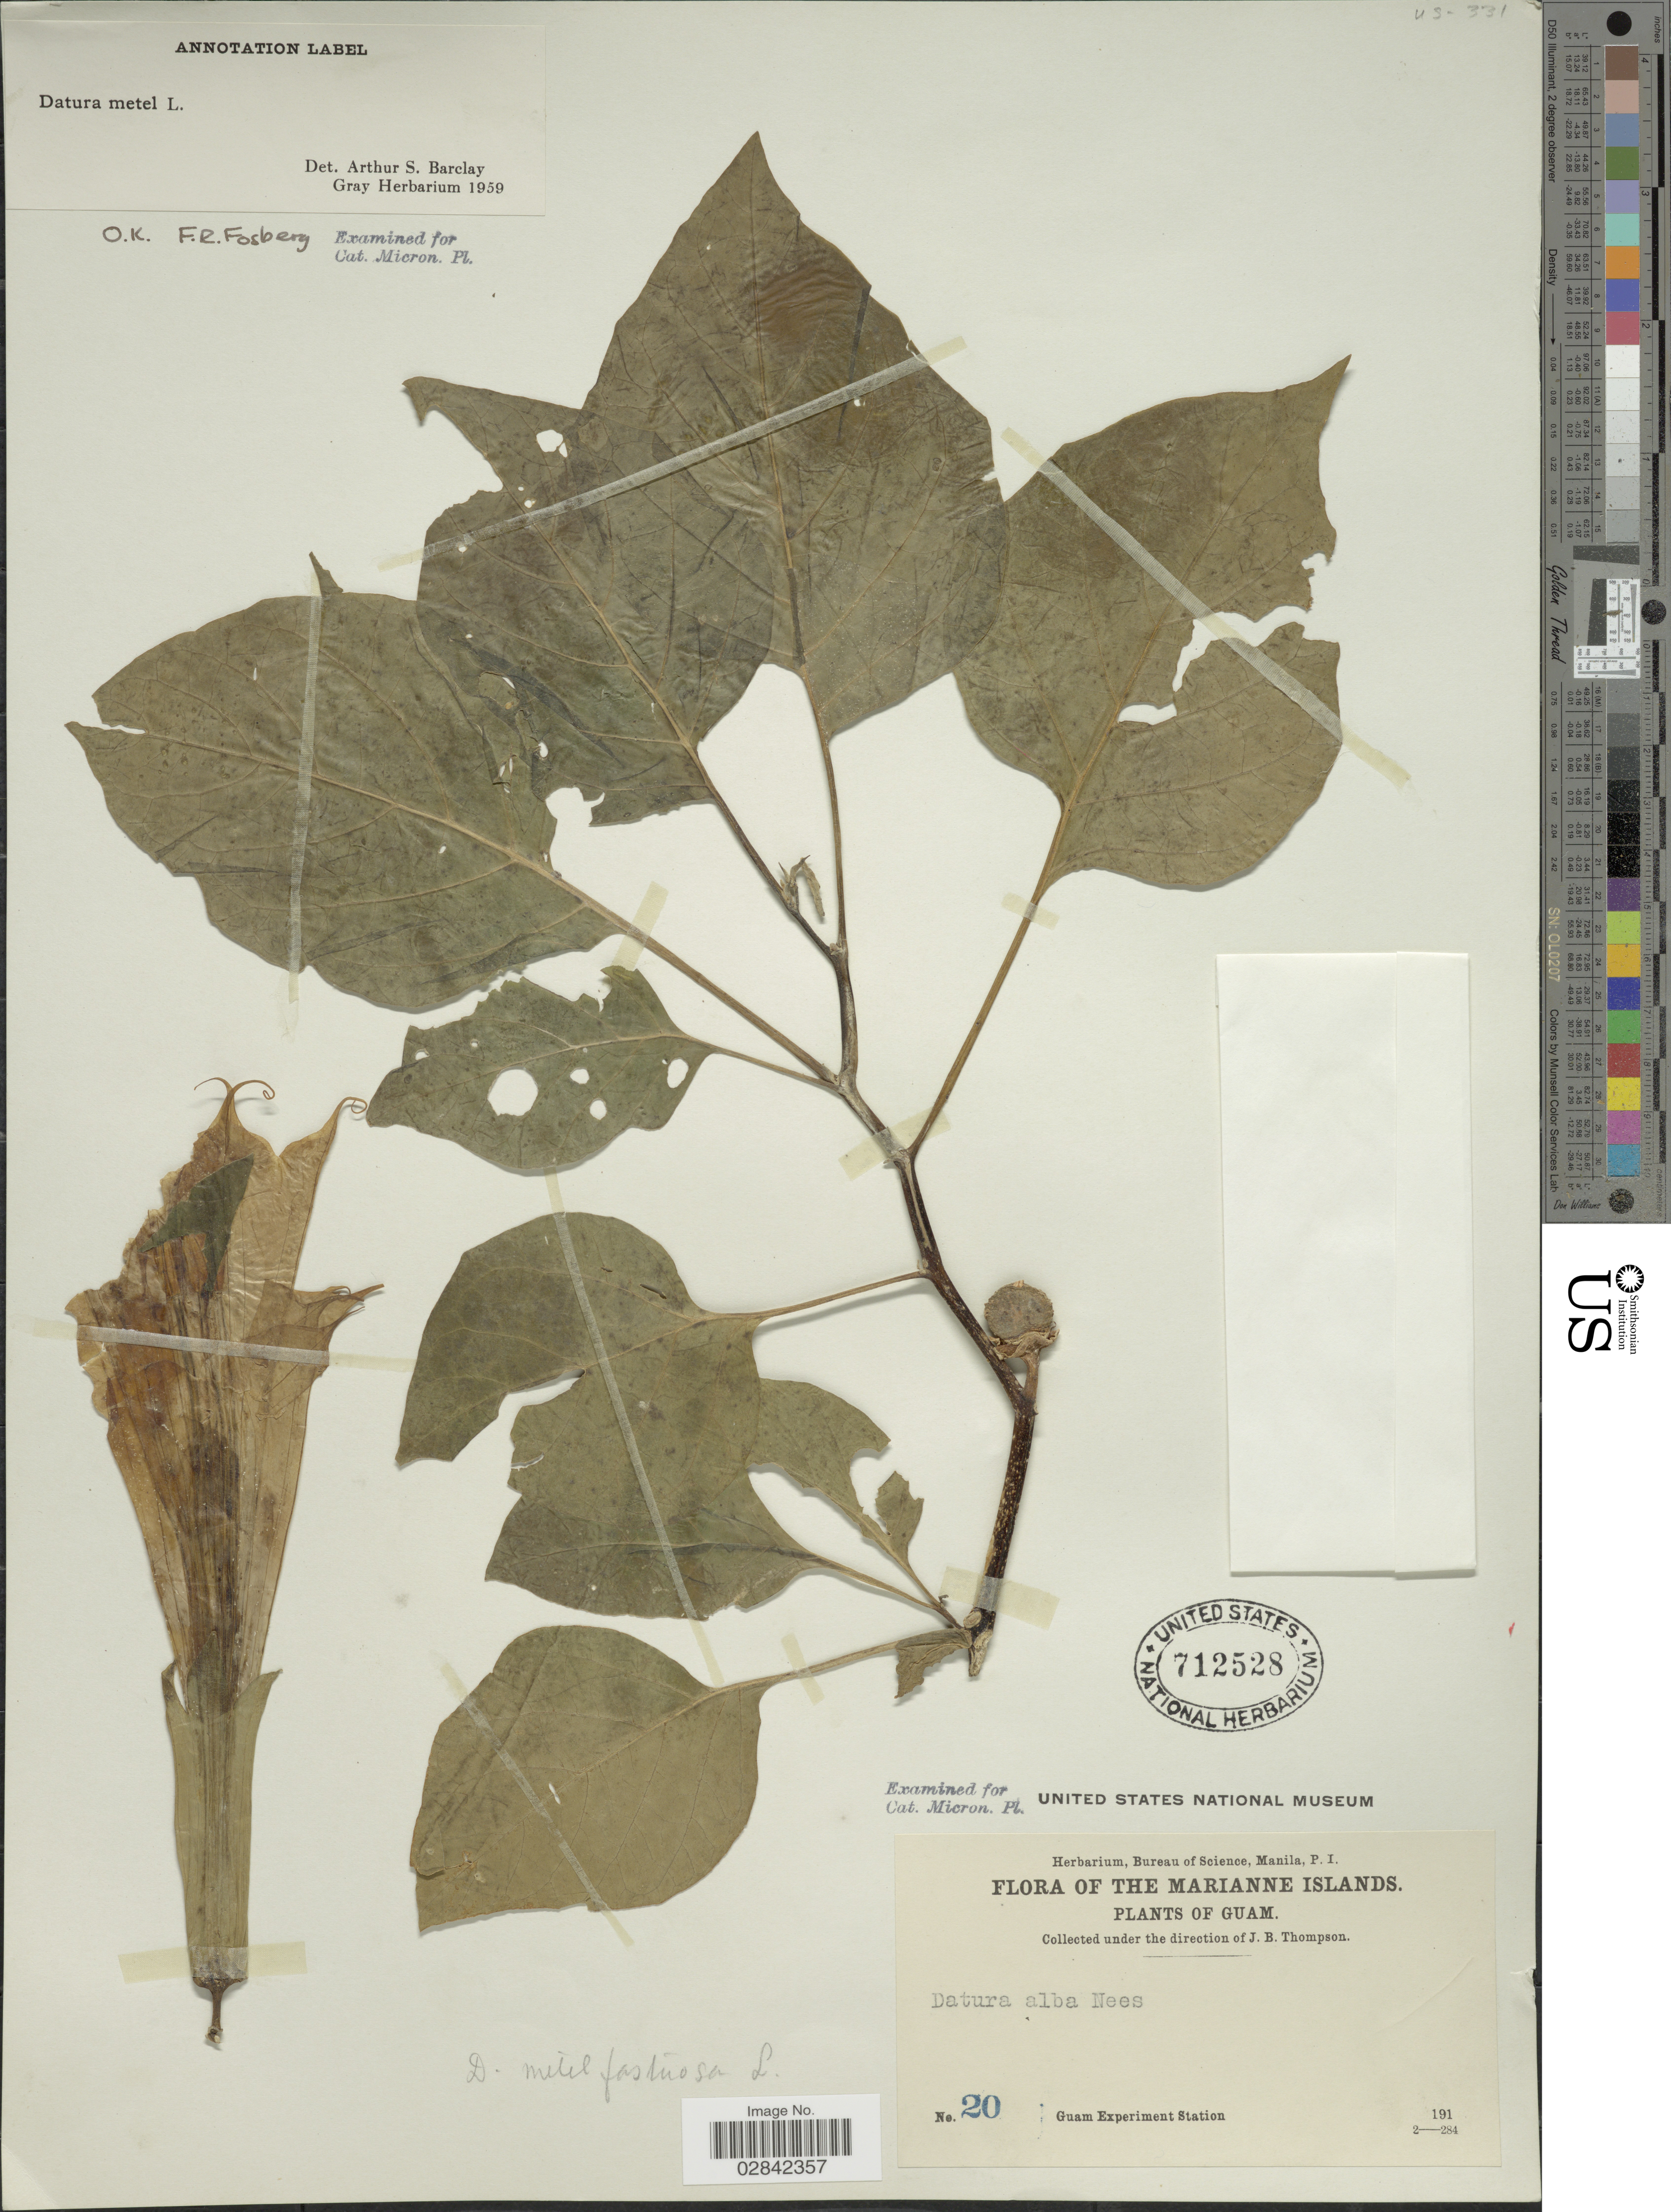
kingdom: Plantae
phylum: Tracheophyta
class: Magnoliopsida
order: Solanales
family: Solanaceae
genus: Datura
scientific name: Datura metel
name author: L.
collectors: Guam Exp. Sta.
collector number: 20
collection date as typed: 191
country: Guam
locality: The Marianne Islands.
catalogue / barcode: US 712528